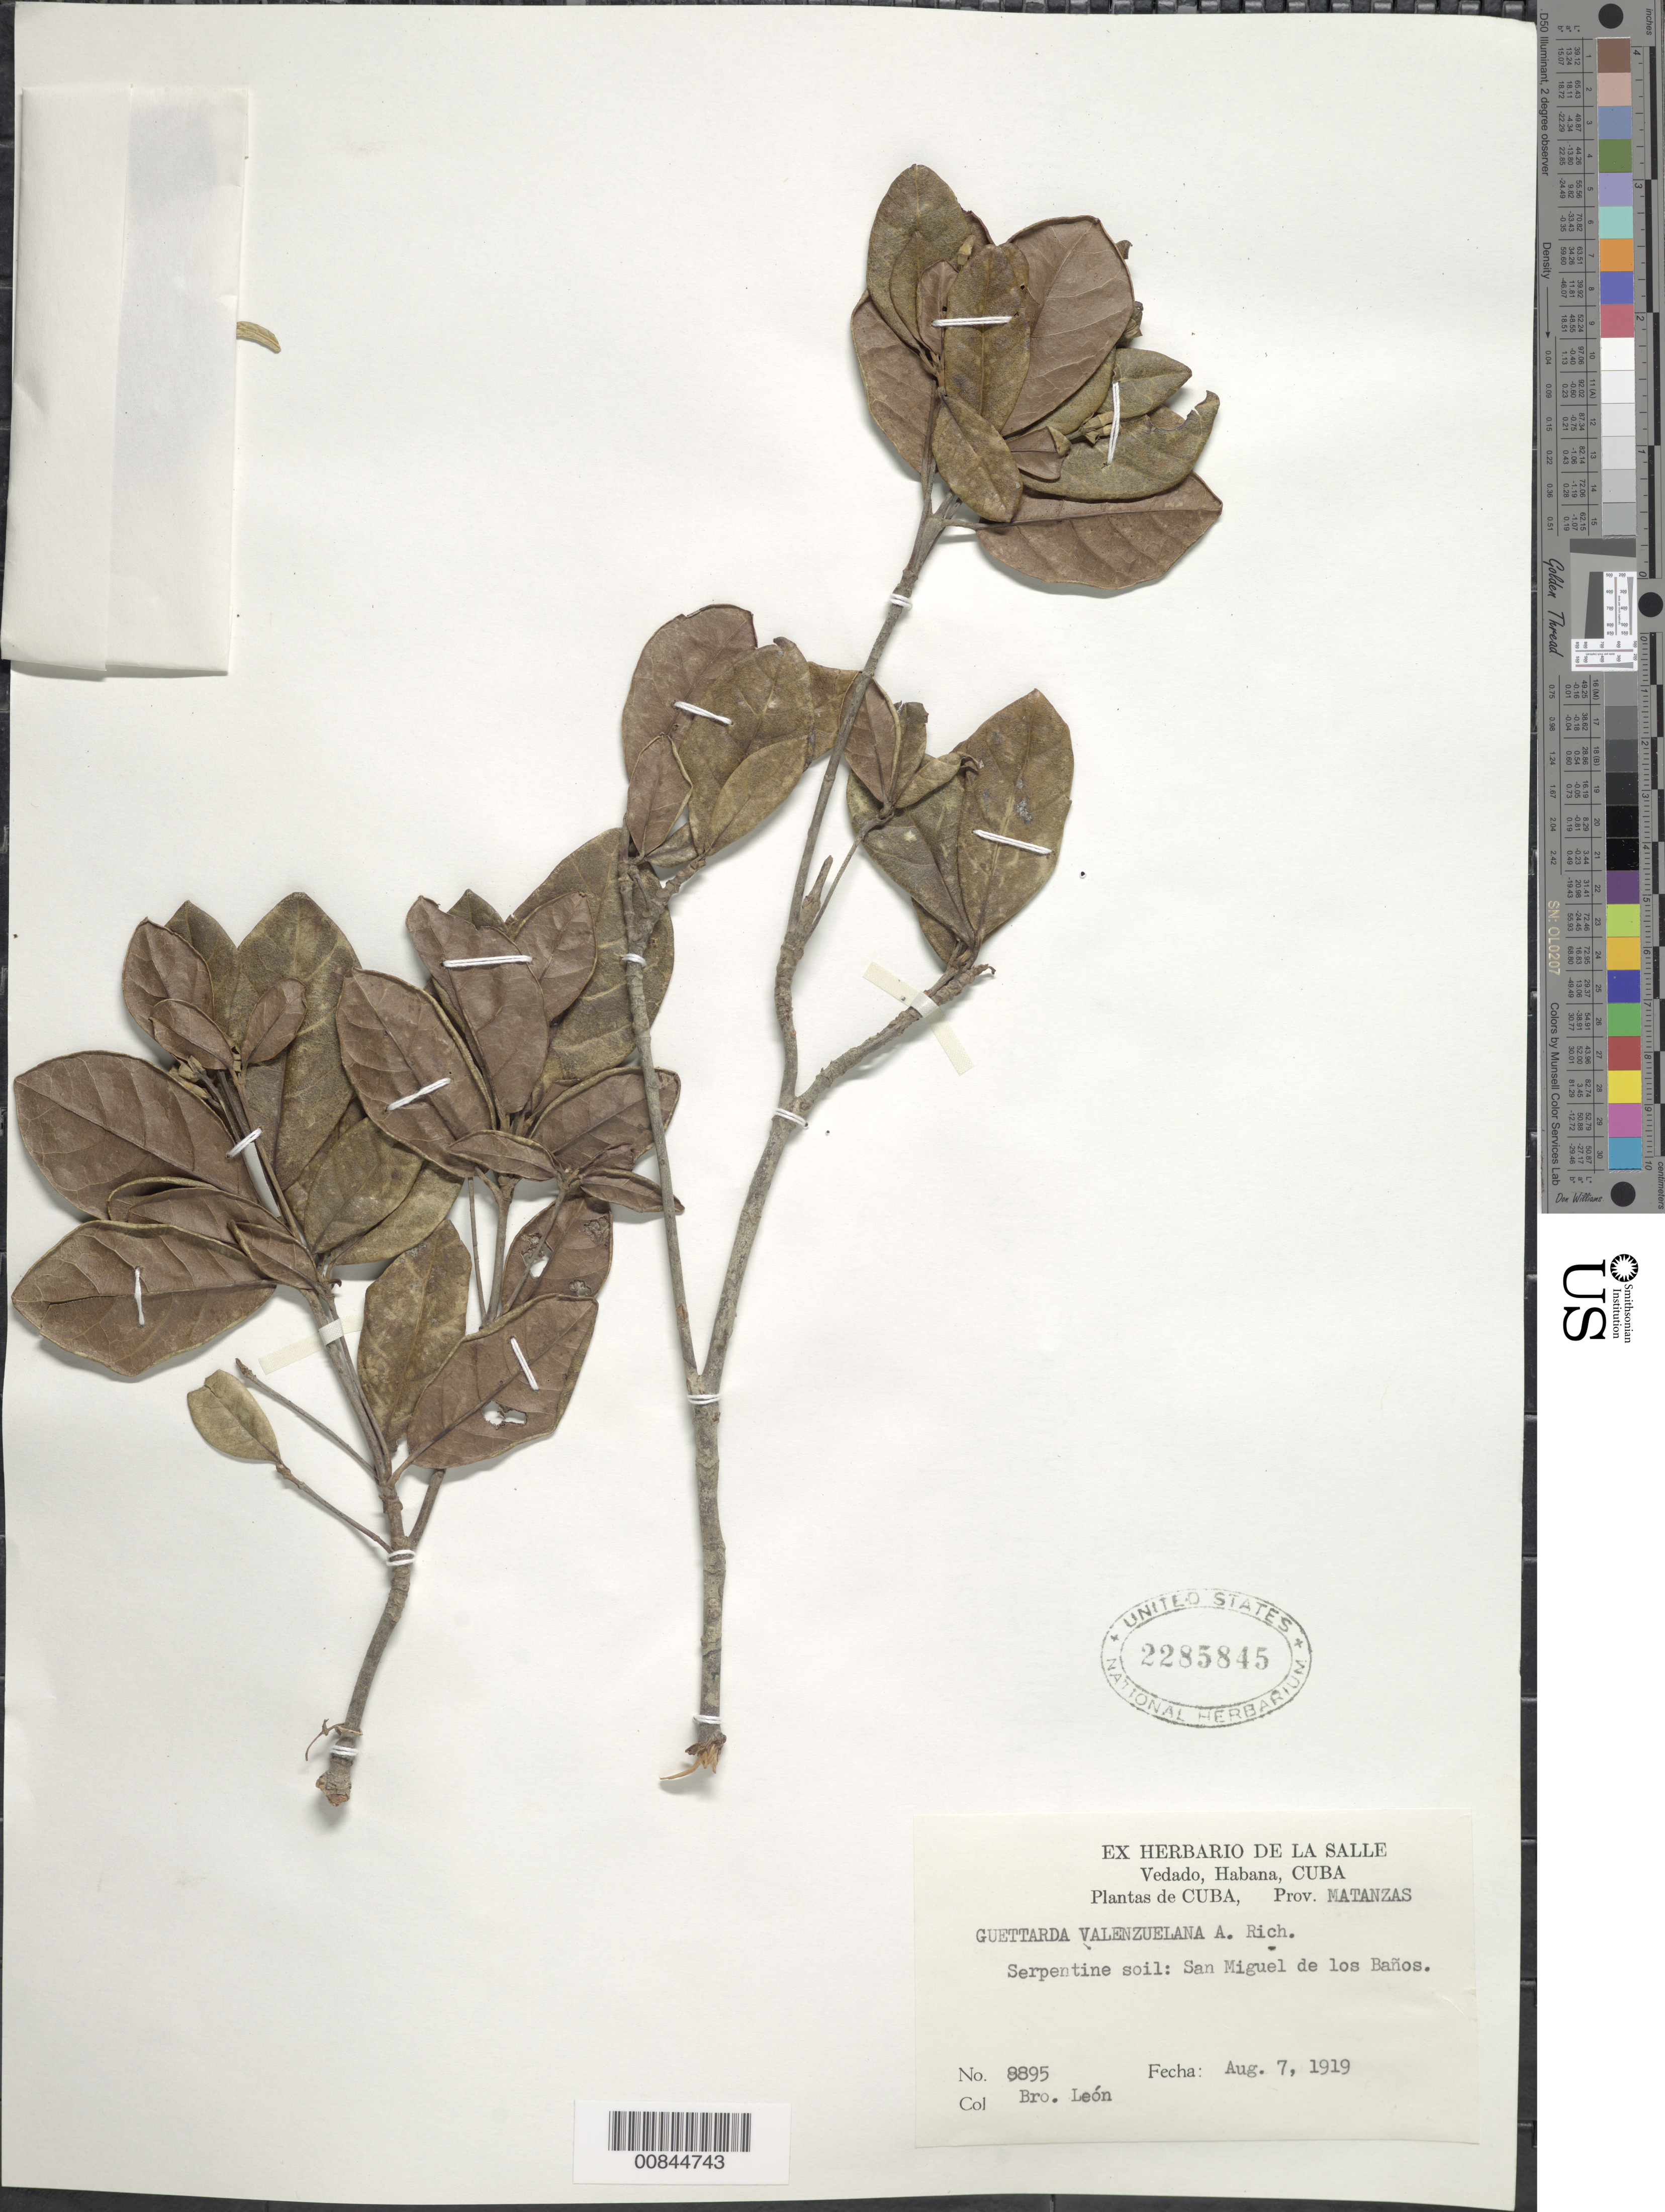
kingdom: Plantae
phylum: Tracheophyta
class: Magnoliopsida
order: Gentianales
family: Rubiaceae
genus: Guettarda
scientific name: Guettarda valenzuelana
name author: A. Rich.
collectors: Bro. León & M. Roca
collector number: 8895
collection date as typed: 31 Jul 1918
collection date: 1918-07-31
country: Cuba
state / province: Las Villas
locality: Sabana del Guaual, Gloria hill, Banao Mts.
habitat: "Skirt of wood"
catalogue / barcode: US 2285845